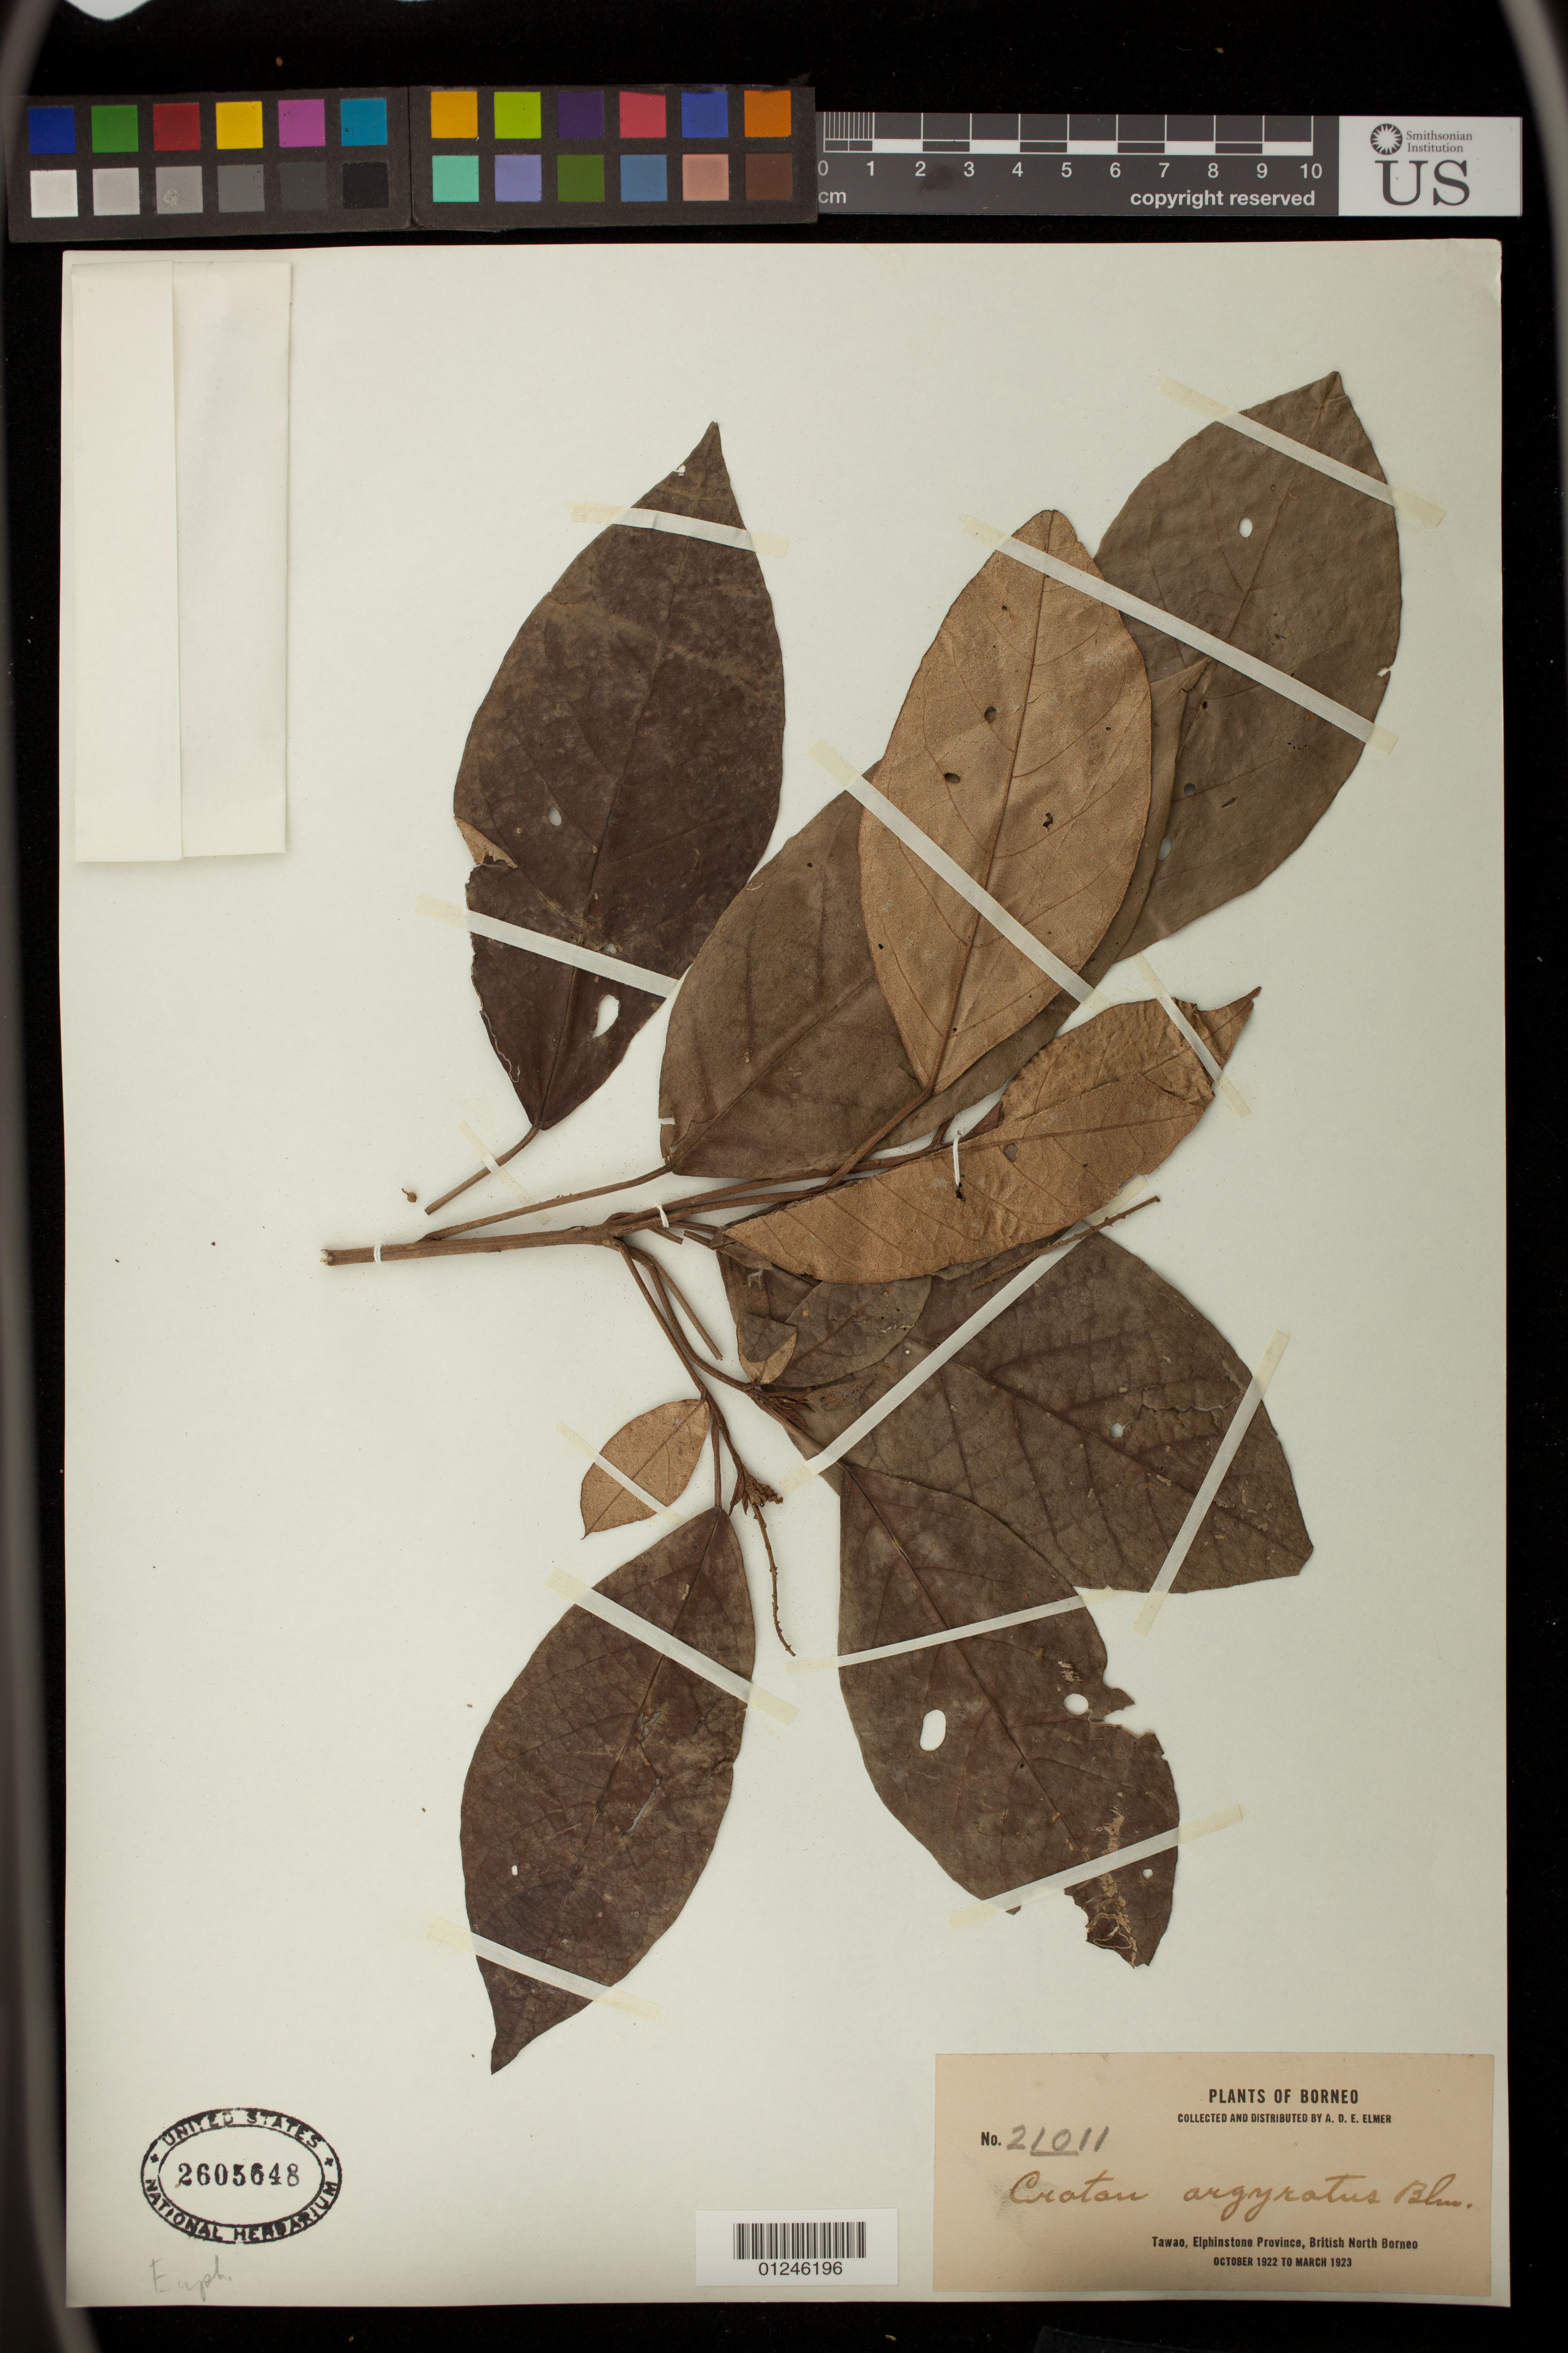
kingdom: Plantae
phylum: Tracheophyta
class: Magnoliopsida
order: Malpighiales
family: Euphorbiaceae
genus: Croton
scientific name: Croton argyratus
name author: Blume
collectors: A. D. E. Elmer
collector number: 21011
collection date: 1922-10-01/1923-03-01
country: Malaysia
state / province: Sabah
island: Borneo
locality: Tawau [[Tawao]], Elphinstone Province, British North Borneo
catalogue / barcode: US 2605648